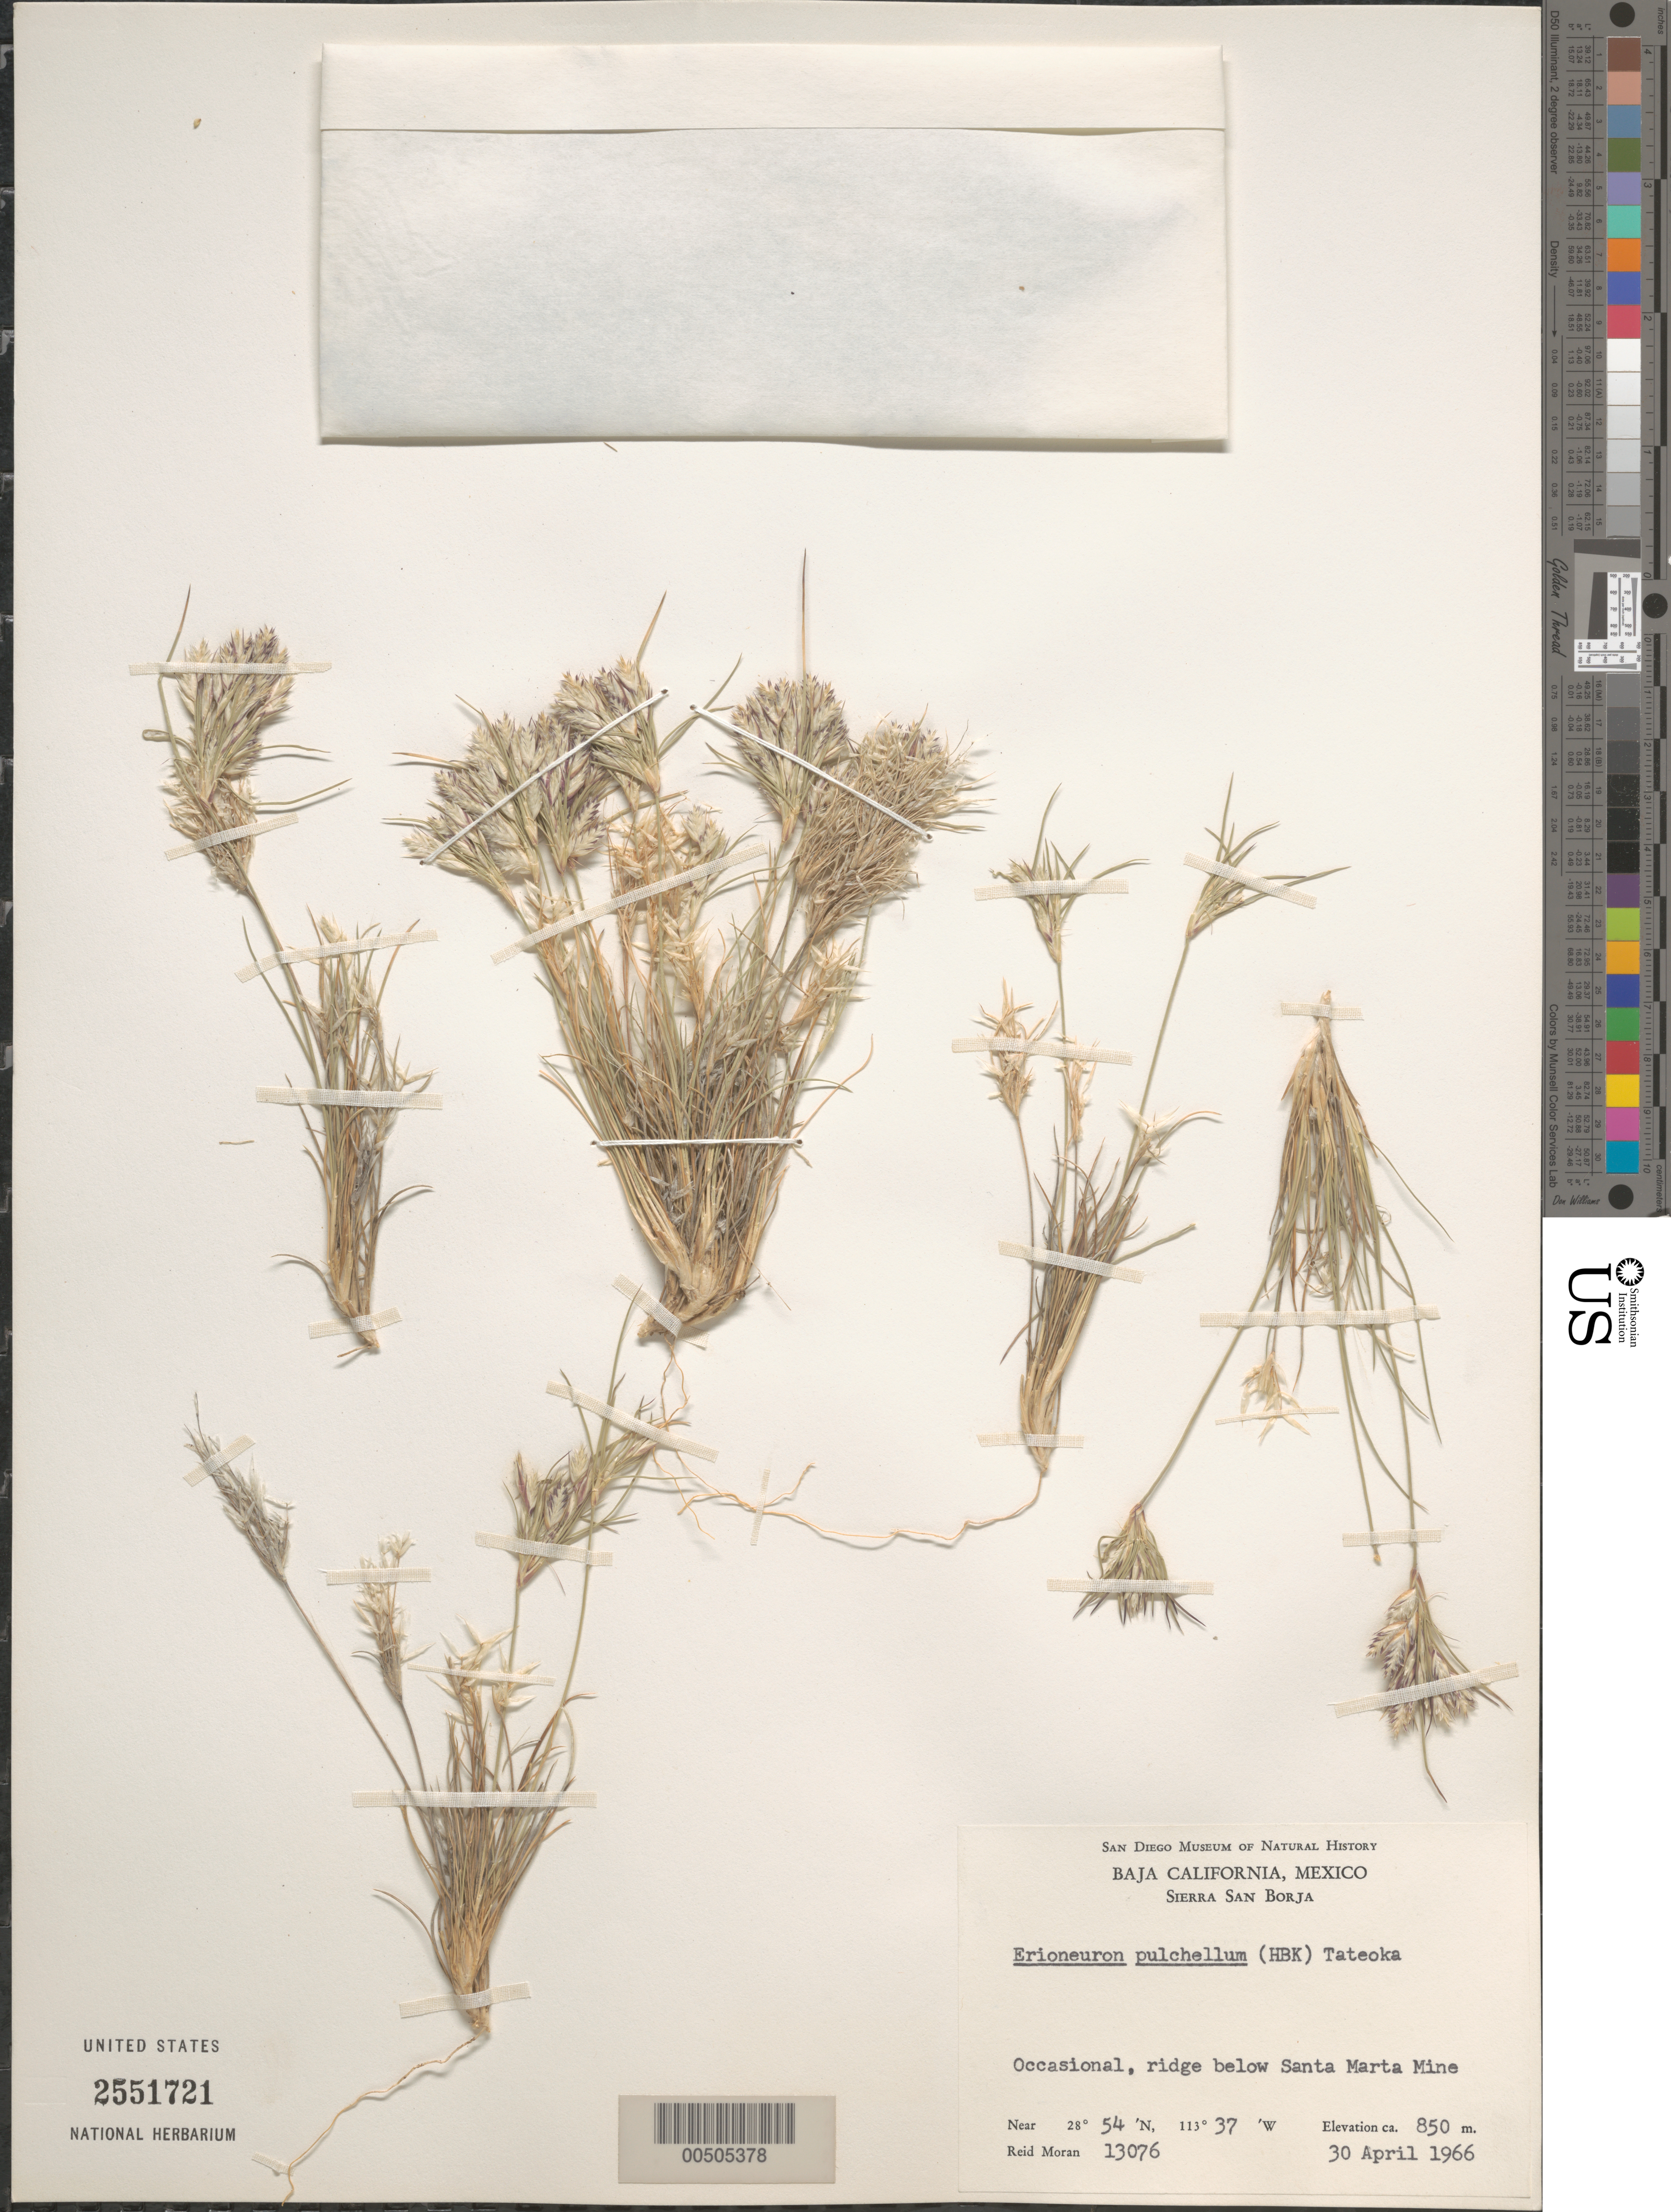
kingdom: Plantae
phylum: Tracheophyta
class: Liliopsida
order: Poales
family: Poaceae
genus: Erioneuron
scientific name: Erioneuron pulchellum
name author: (Kunth) Tateoka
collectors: R. V. Moran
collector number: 13076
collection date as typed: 30 Apr 1966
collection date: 1966-04-30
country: Mexico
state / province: Baja California Norte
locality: Sierra San Borja, below Santa Marta Mine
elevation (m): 850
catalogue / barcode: US 2551721